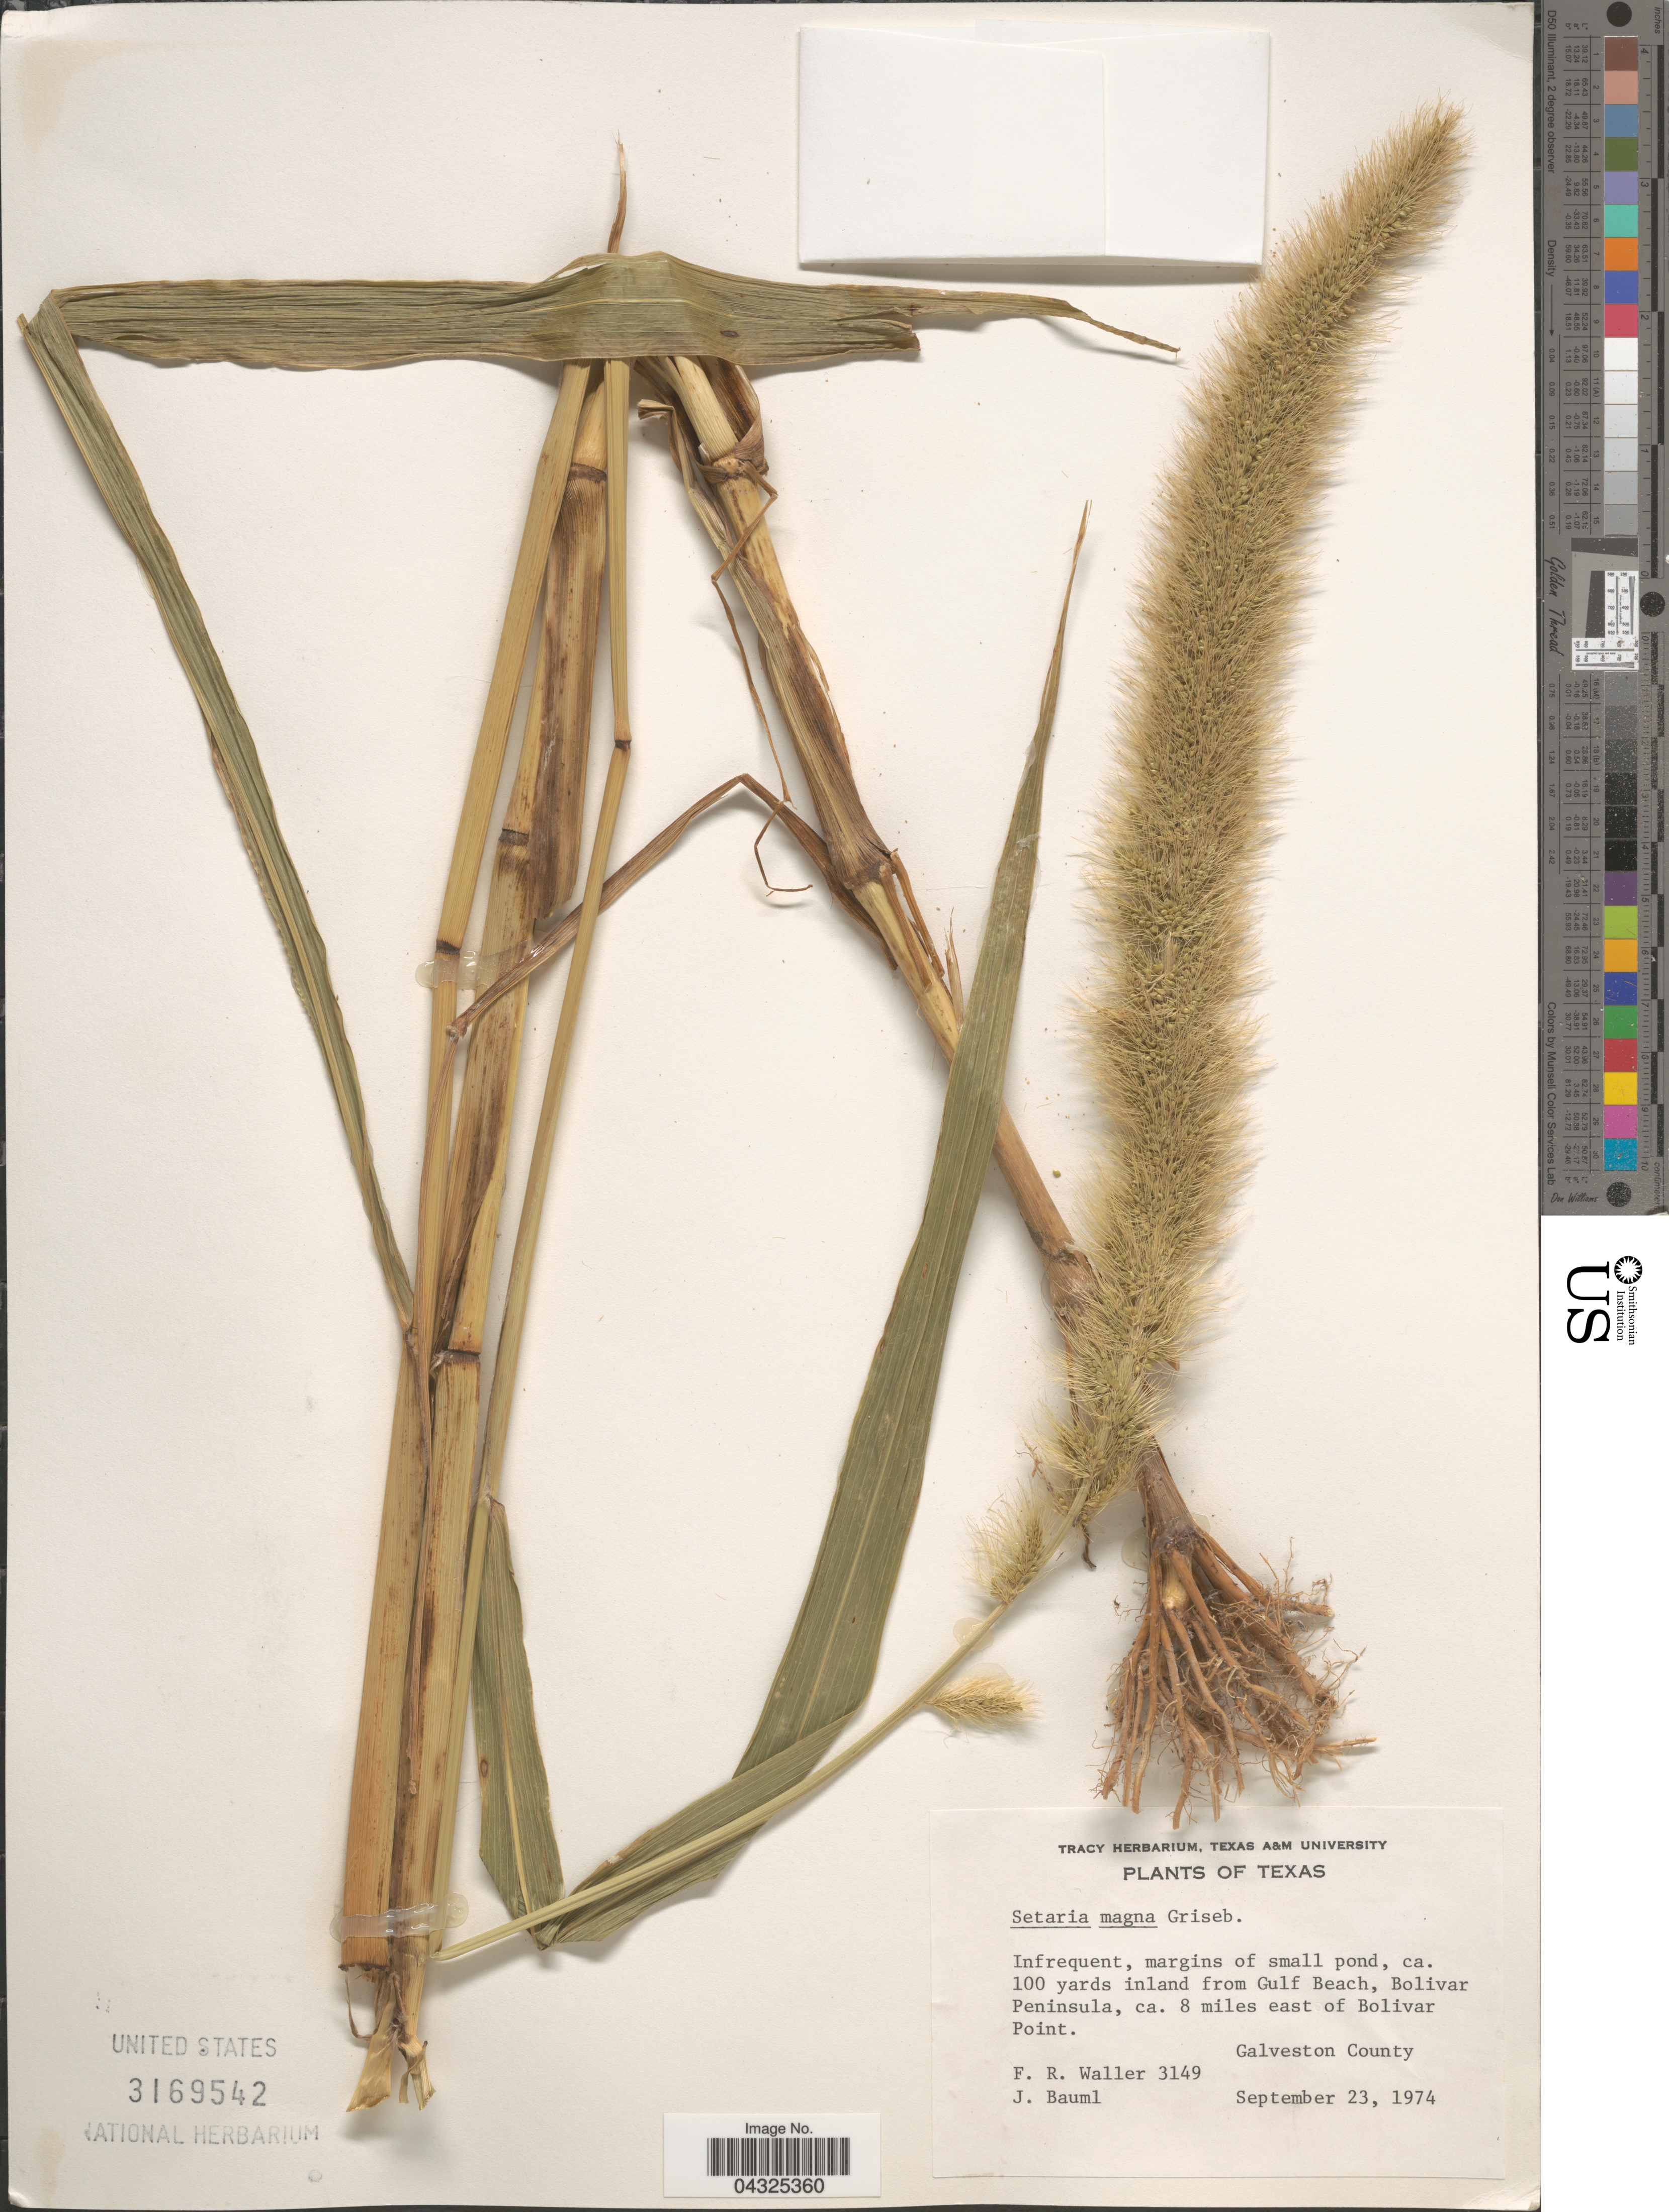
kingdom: Plantae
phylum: Tracheophyta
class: Liliopsida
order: Poales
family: Poaceae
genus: Setaria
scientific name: Setaria magna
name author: Griseb.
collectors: F. R. Waller & J. Bauml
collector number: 3149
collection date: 1974-09-23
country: United States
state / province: Texas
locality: Ca. 100 yards inland from Gulf Beach, Bolivar Peninsula, ca. 8 miles east of Bolivar Point. Galveston County.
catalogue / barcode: US 3169542